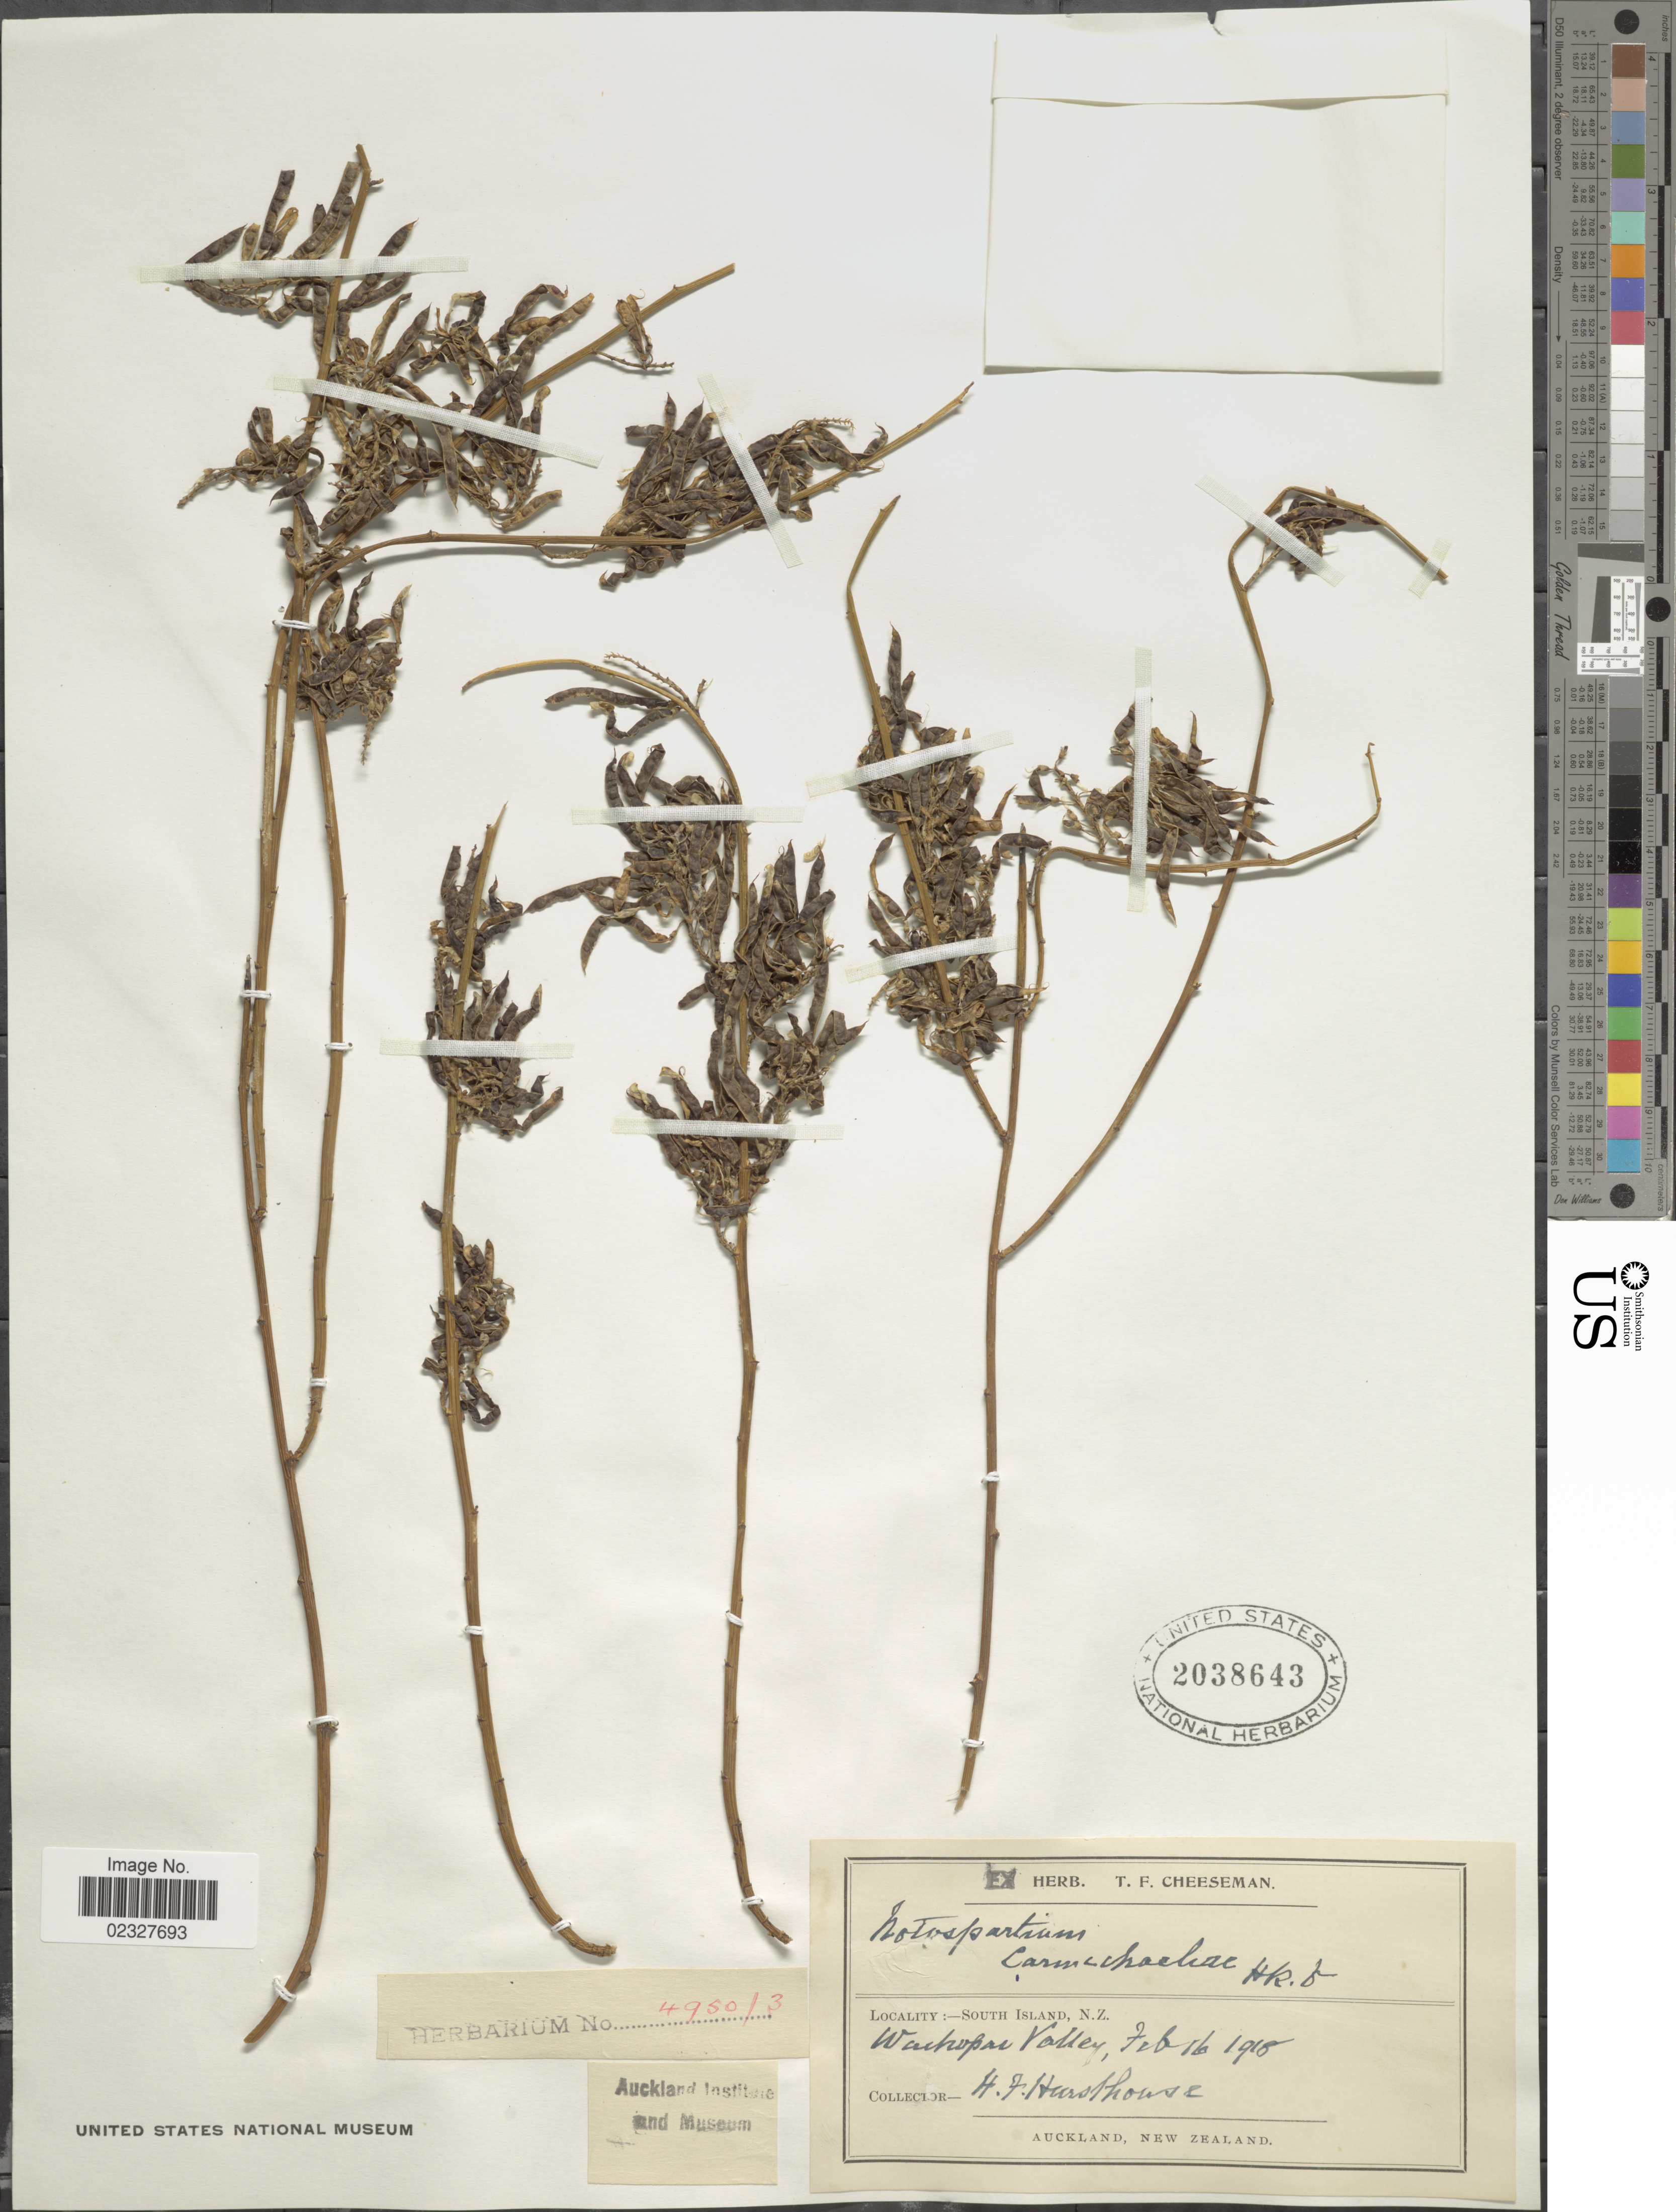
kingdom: Plantae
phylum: Tracheophyta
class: Magnoliopsida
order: Fabales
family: Fabaceae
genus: Carmichaelia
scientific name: Carmichaelia carmichaeliae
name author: (Hook. f.) Heenan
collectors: H. Harsthouse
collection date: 1918-02-16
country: New Zealand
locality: South Island, N.Z. Waihopai Valley.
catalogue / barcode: US 2038643